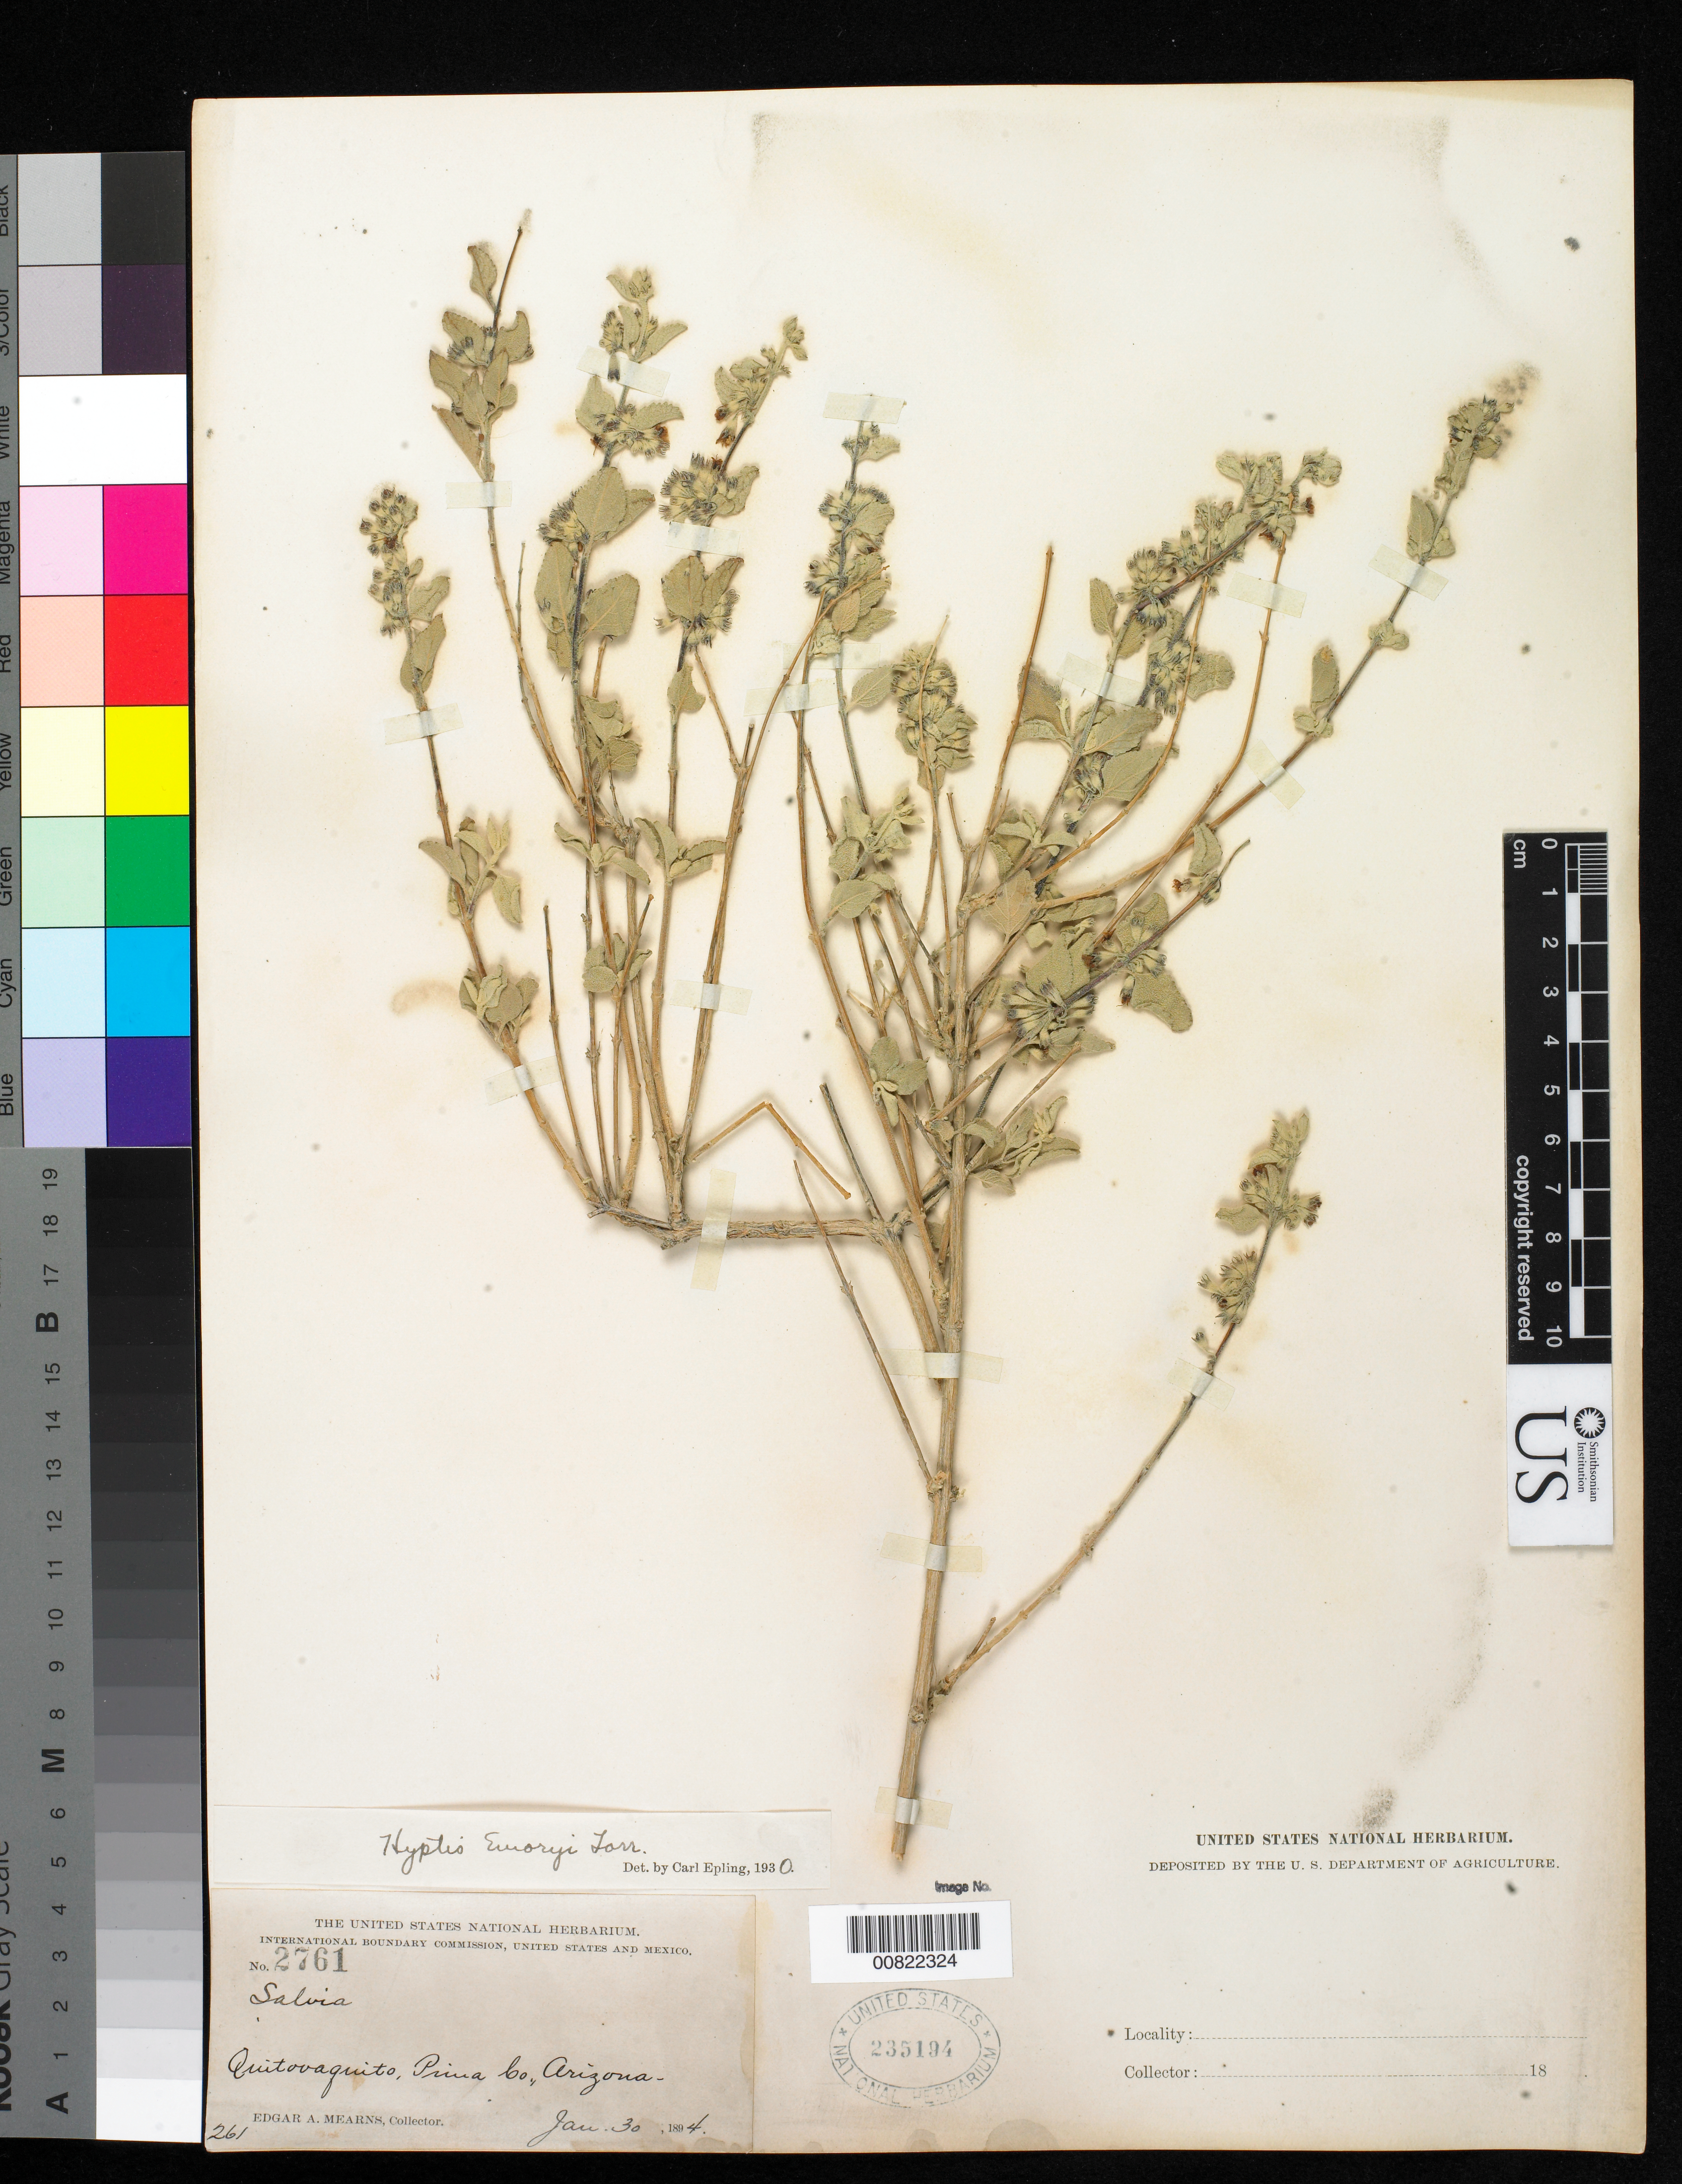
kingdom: Plantae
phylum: Tracheophyta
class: Magnoliopsida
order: Lamiales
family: Lamiaceae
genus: Condea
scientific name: Condea emoryi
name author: (Torr.) Harley & J.F.B. Pastore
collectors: E. A. Mearns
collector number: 2761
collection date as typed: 30 Jan 1894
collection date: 1894-01-30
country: United States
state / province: Arizona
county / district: Pima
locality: Quitovaquito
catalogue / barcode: US 235194